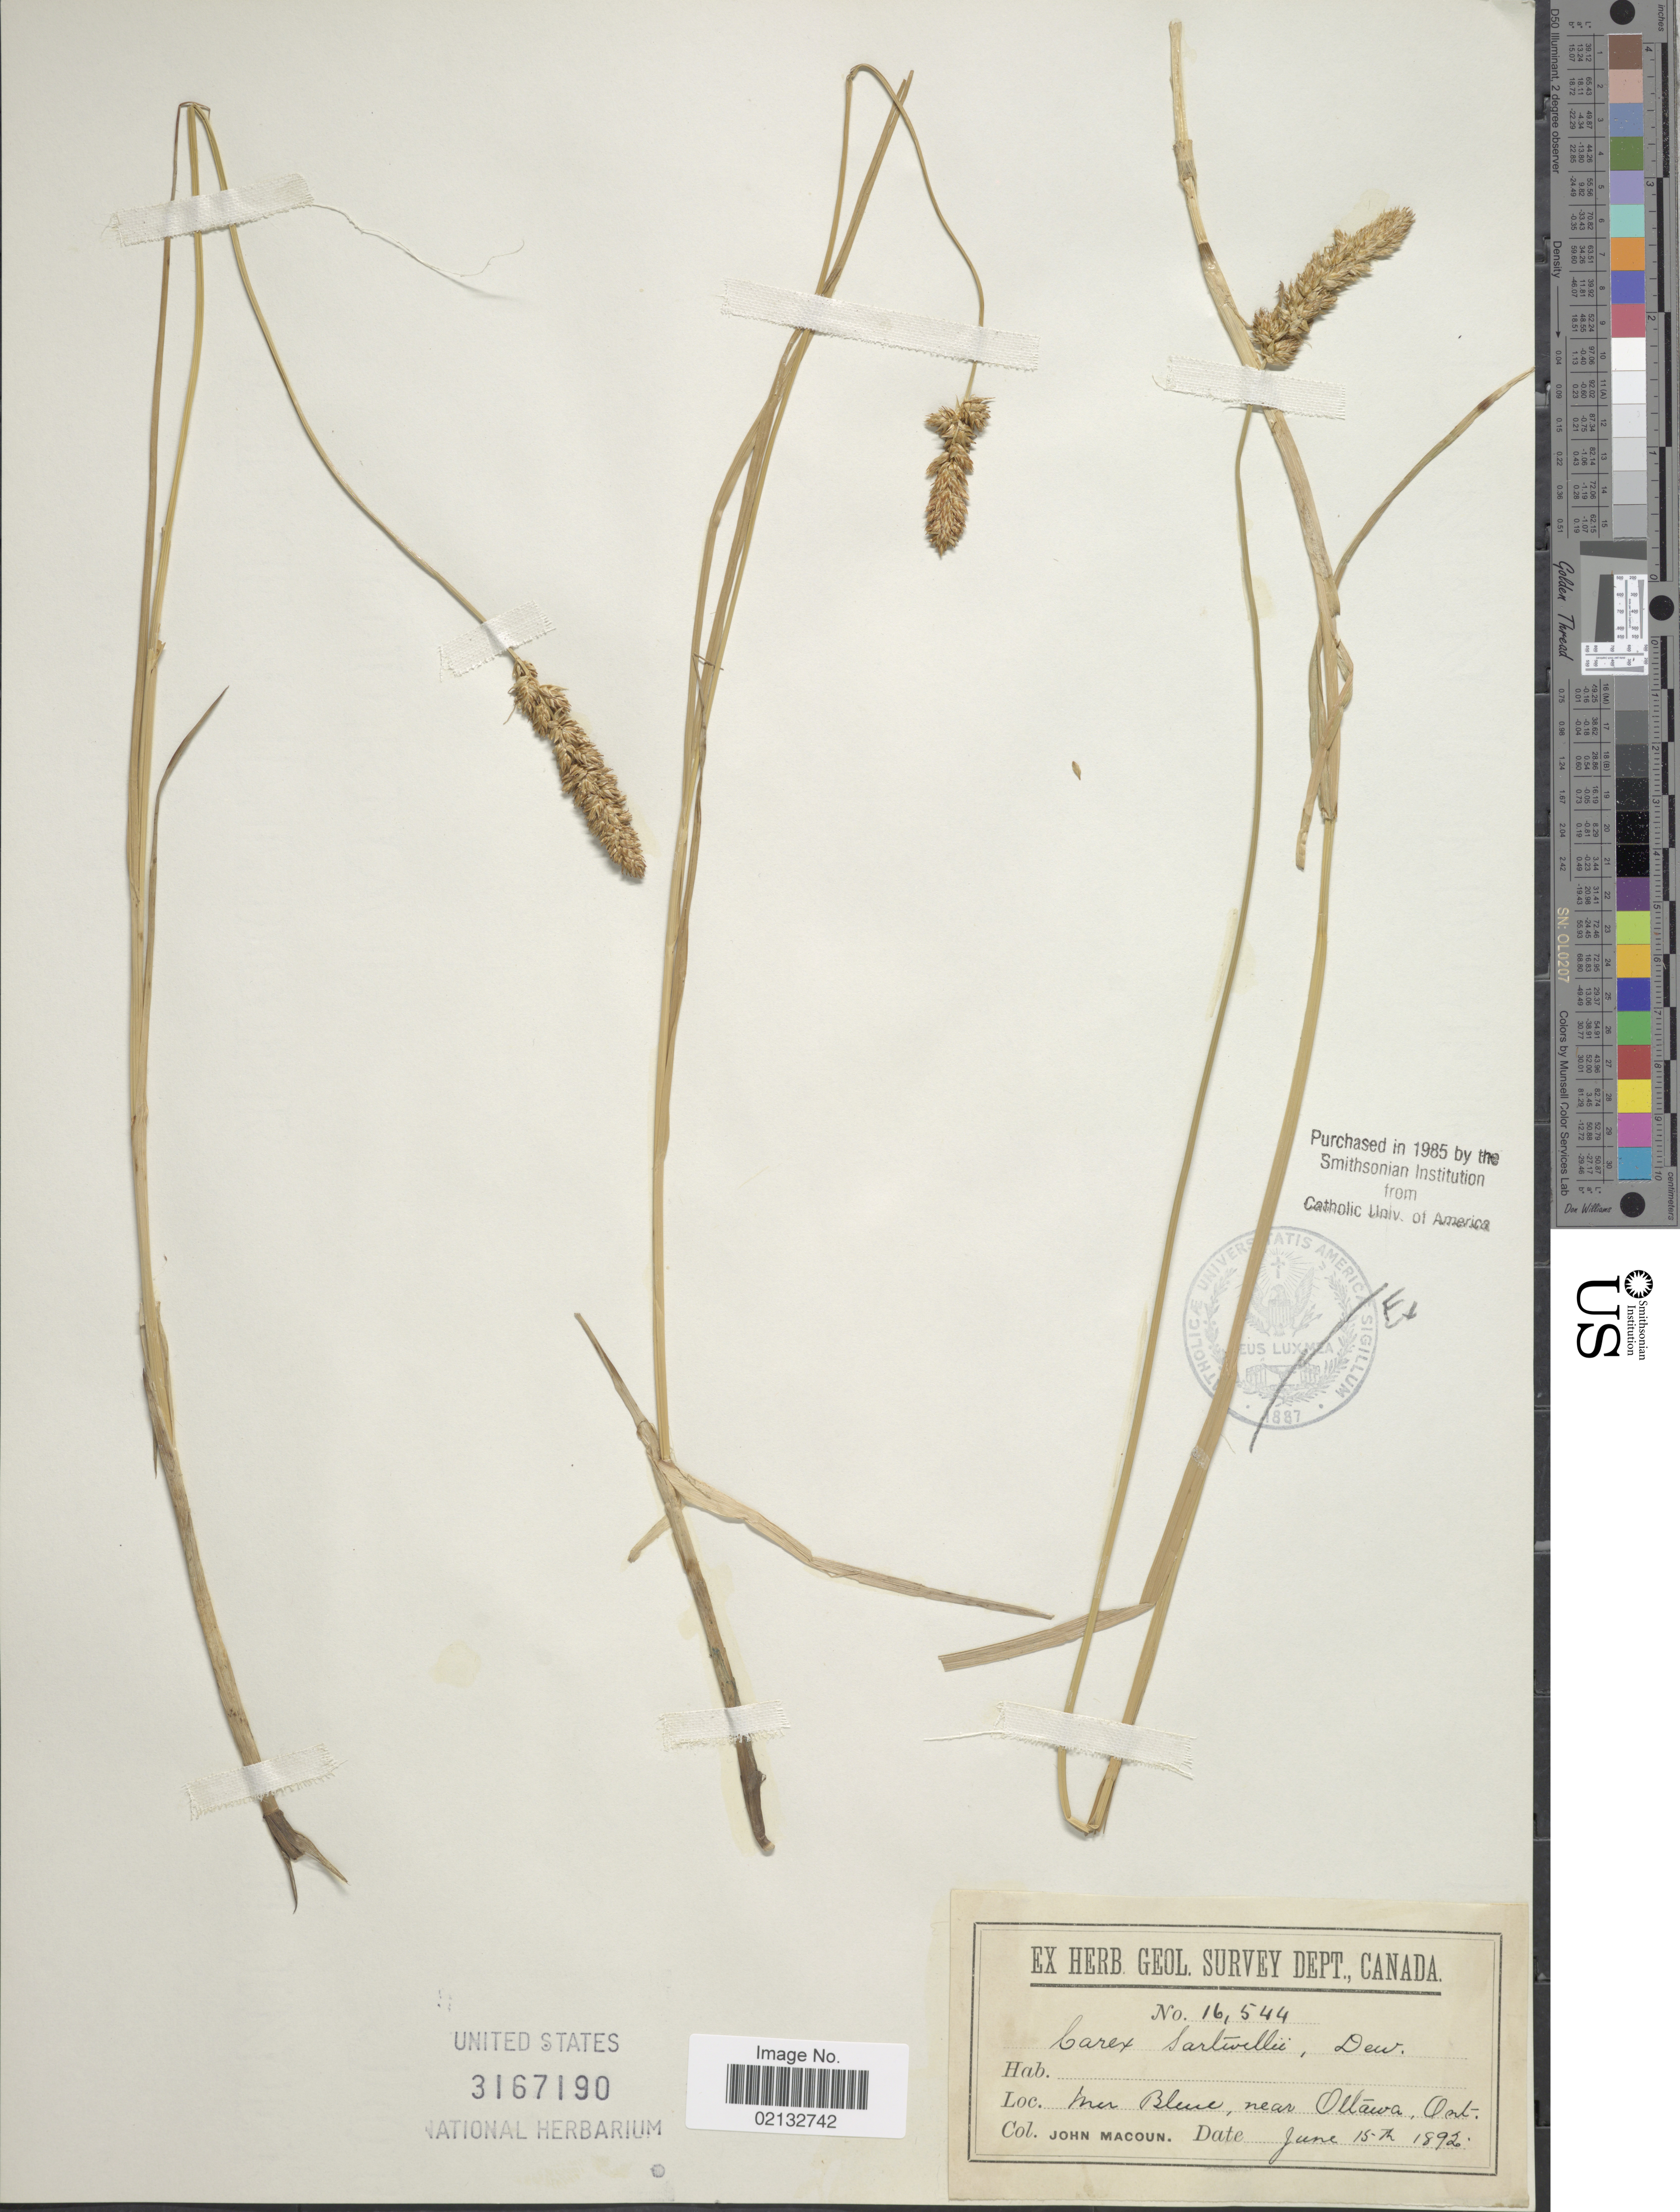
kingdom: Plantae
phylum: Tracheophyta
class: Liliopsida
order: Poales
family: Cyperaceae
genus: Carex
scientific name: Carex sartwellii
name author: Dewey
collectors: J. Macoun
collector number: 16544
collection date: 1892-06-15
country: Canada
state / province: Ontario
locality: Mer Bleue, near Ottawa,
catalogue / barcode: US 3167190